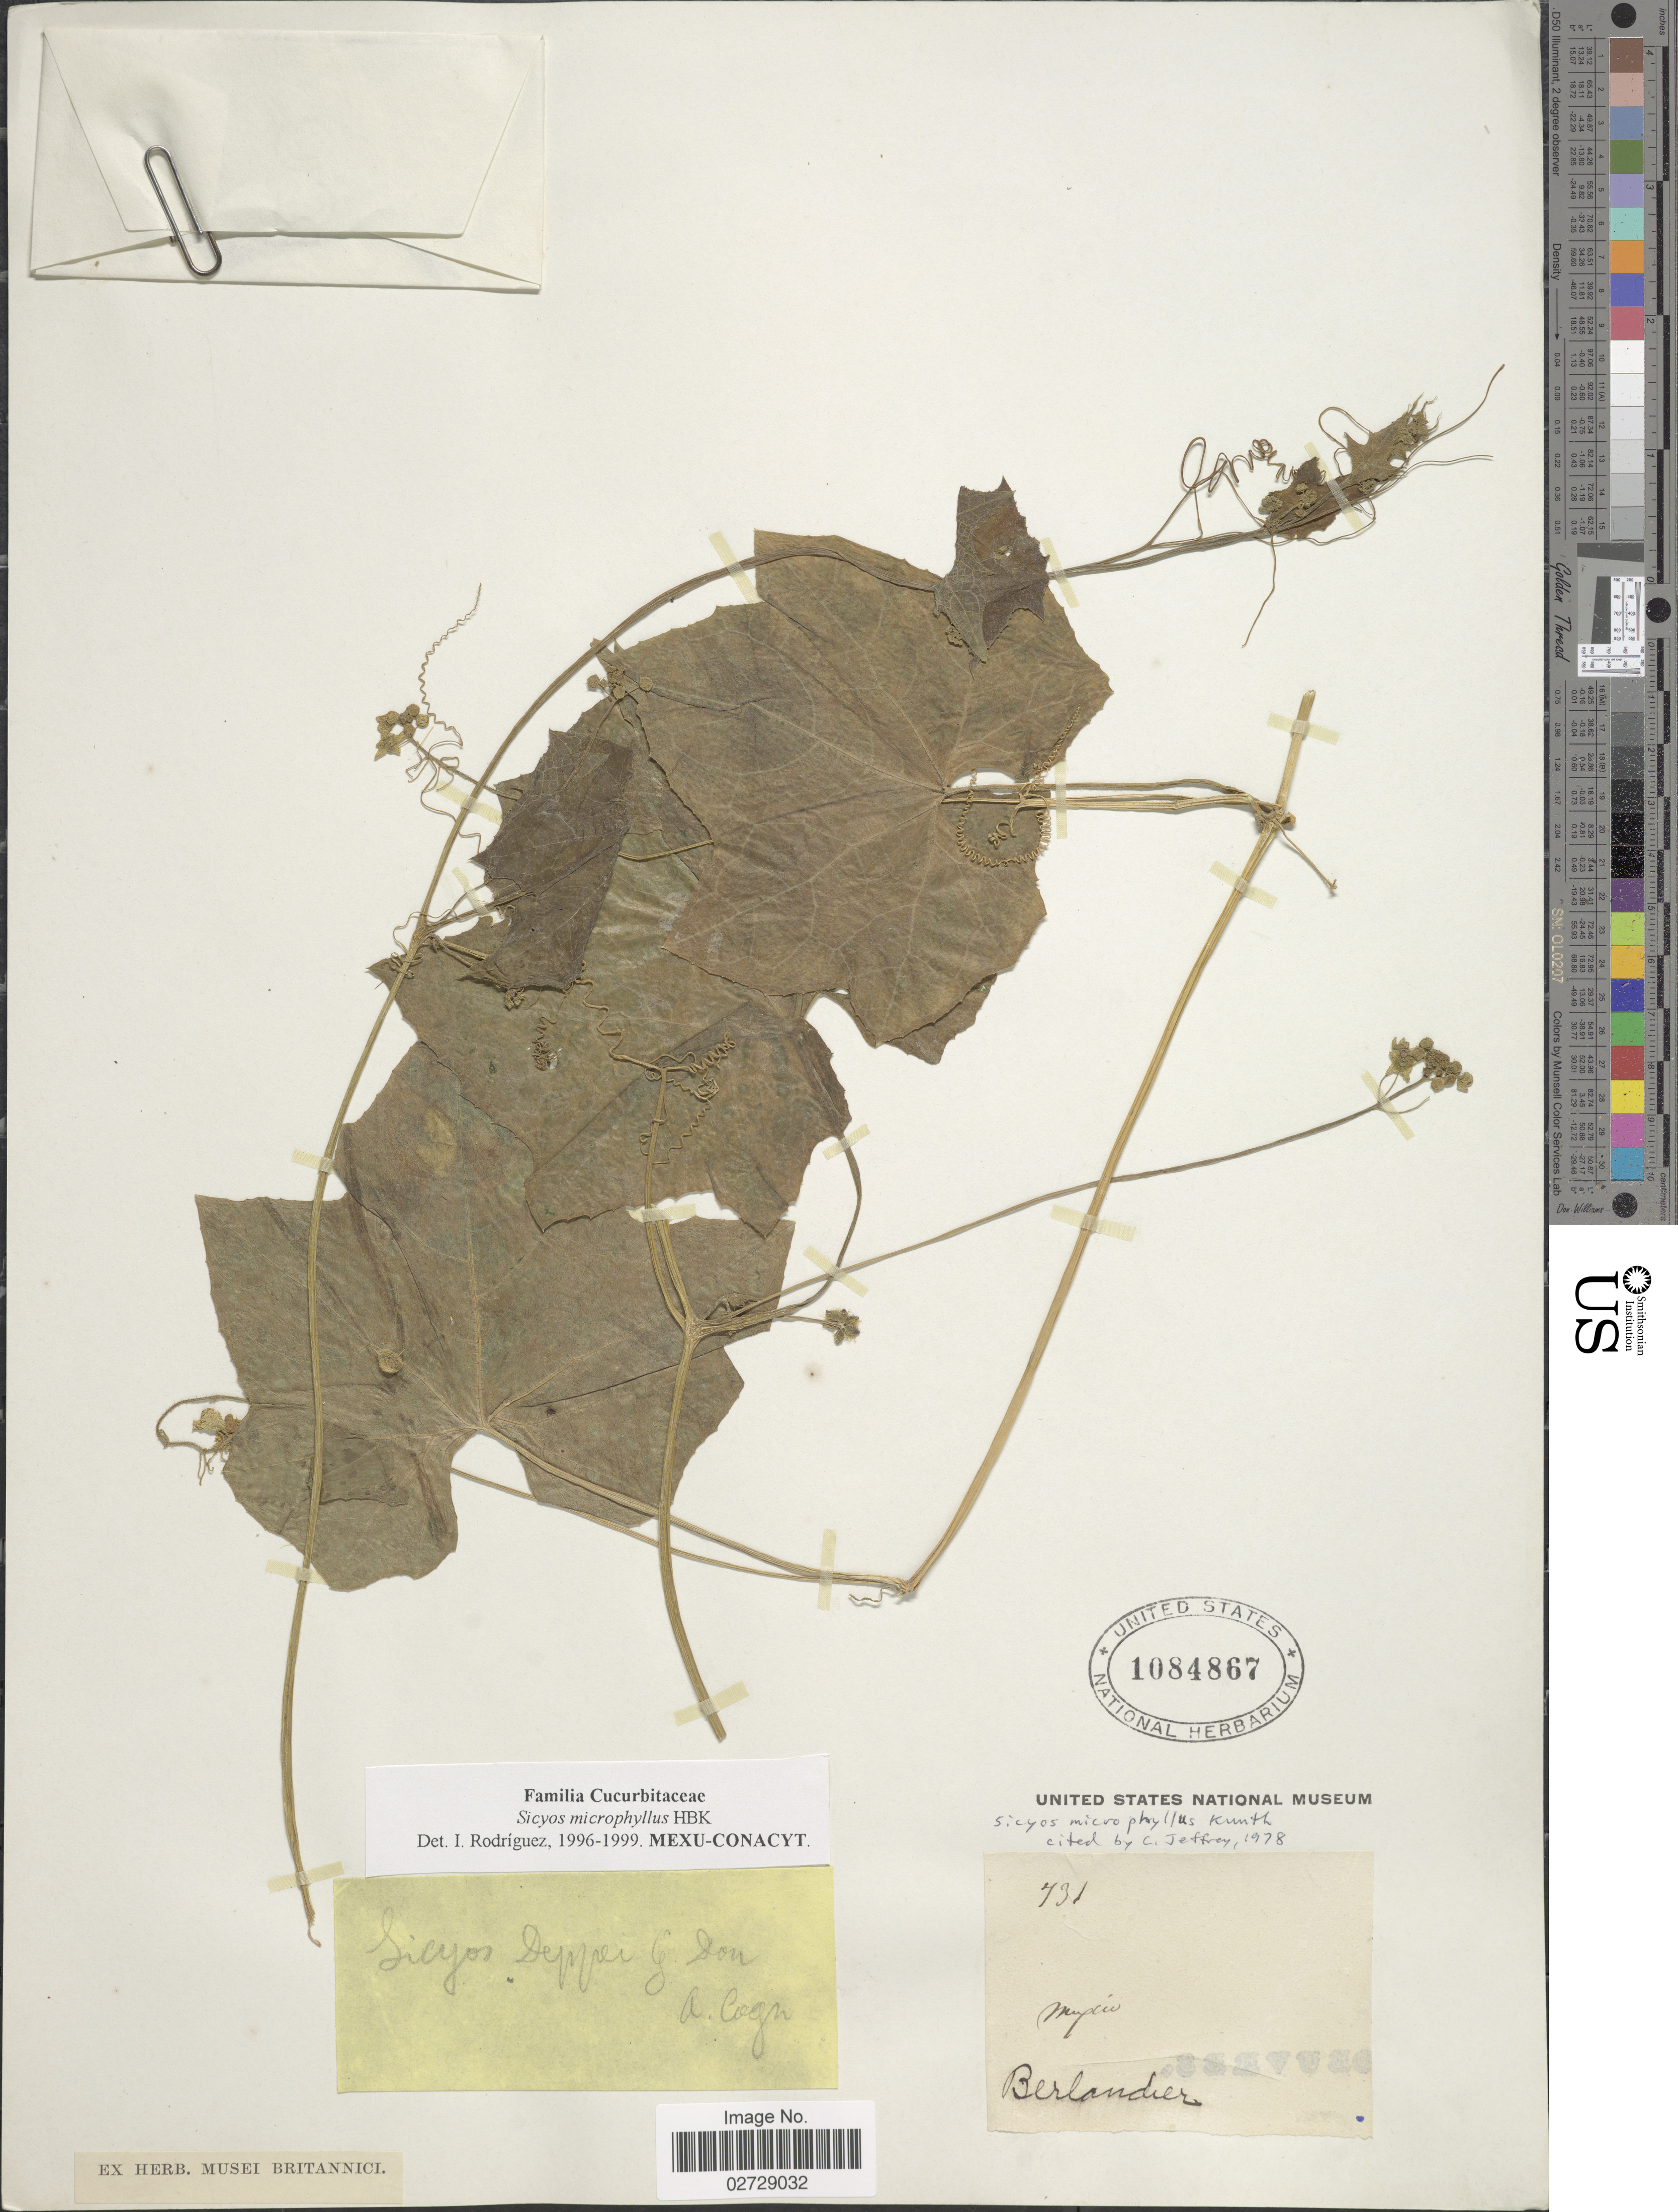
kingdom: Plantae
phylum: Tracheophyta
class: Magnoliopsida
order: Cucurbitales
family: Cucurbitaceae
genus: Sicyos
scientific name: Sicyos microphyllus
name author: Kunth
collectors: J. L. Berlandier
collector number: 731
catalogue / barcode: US 1084867